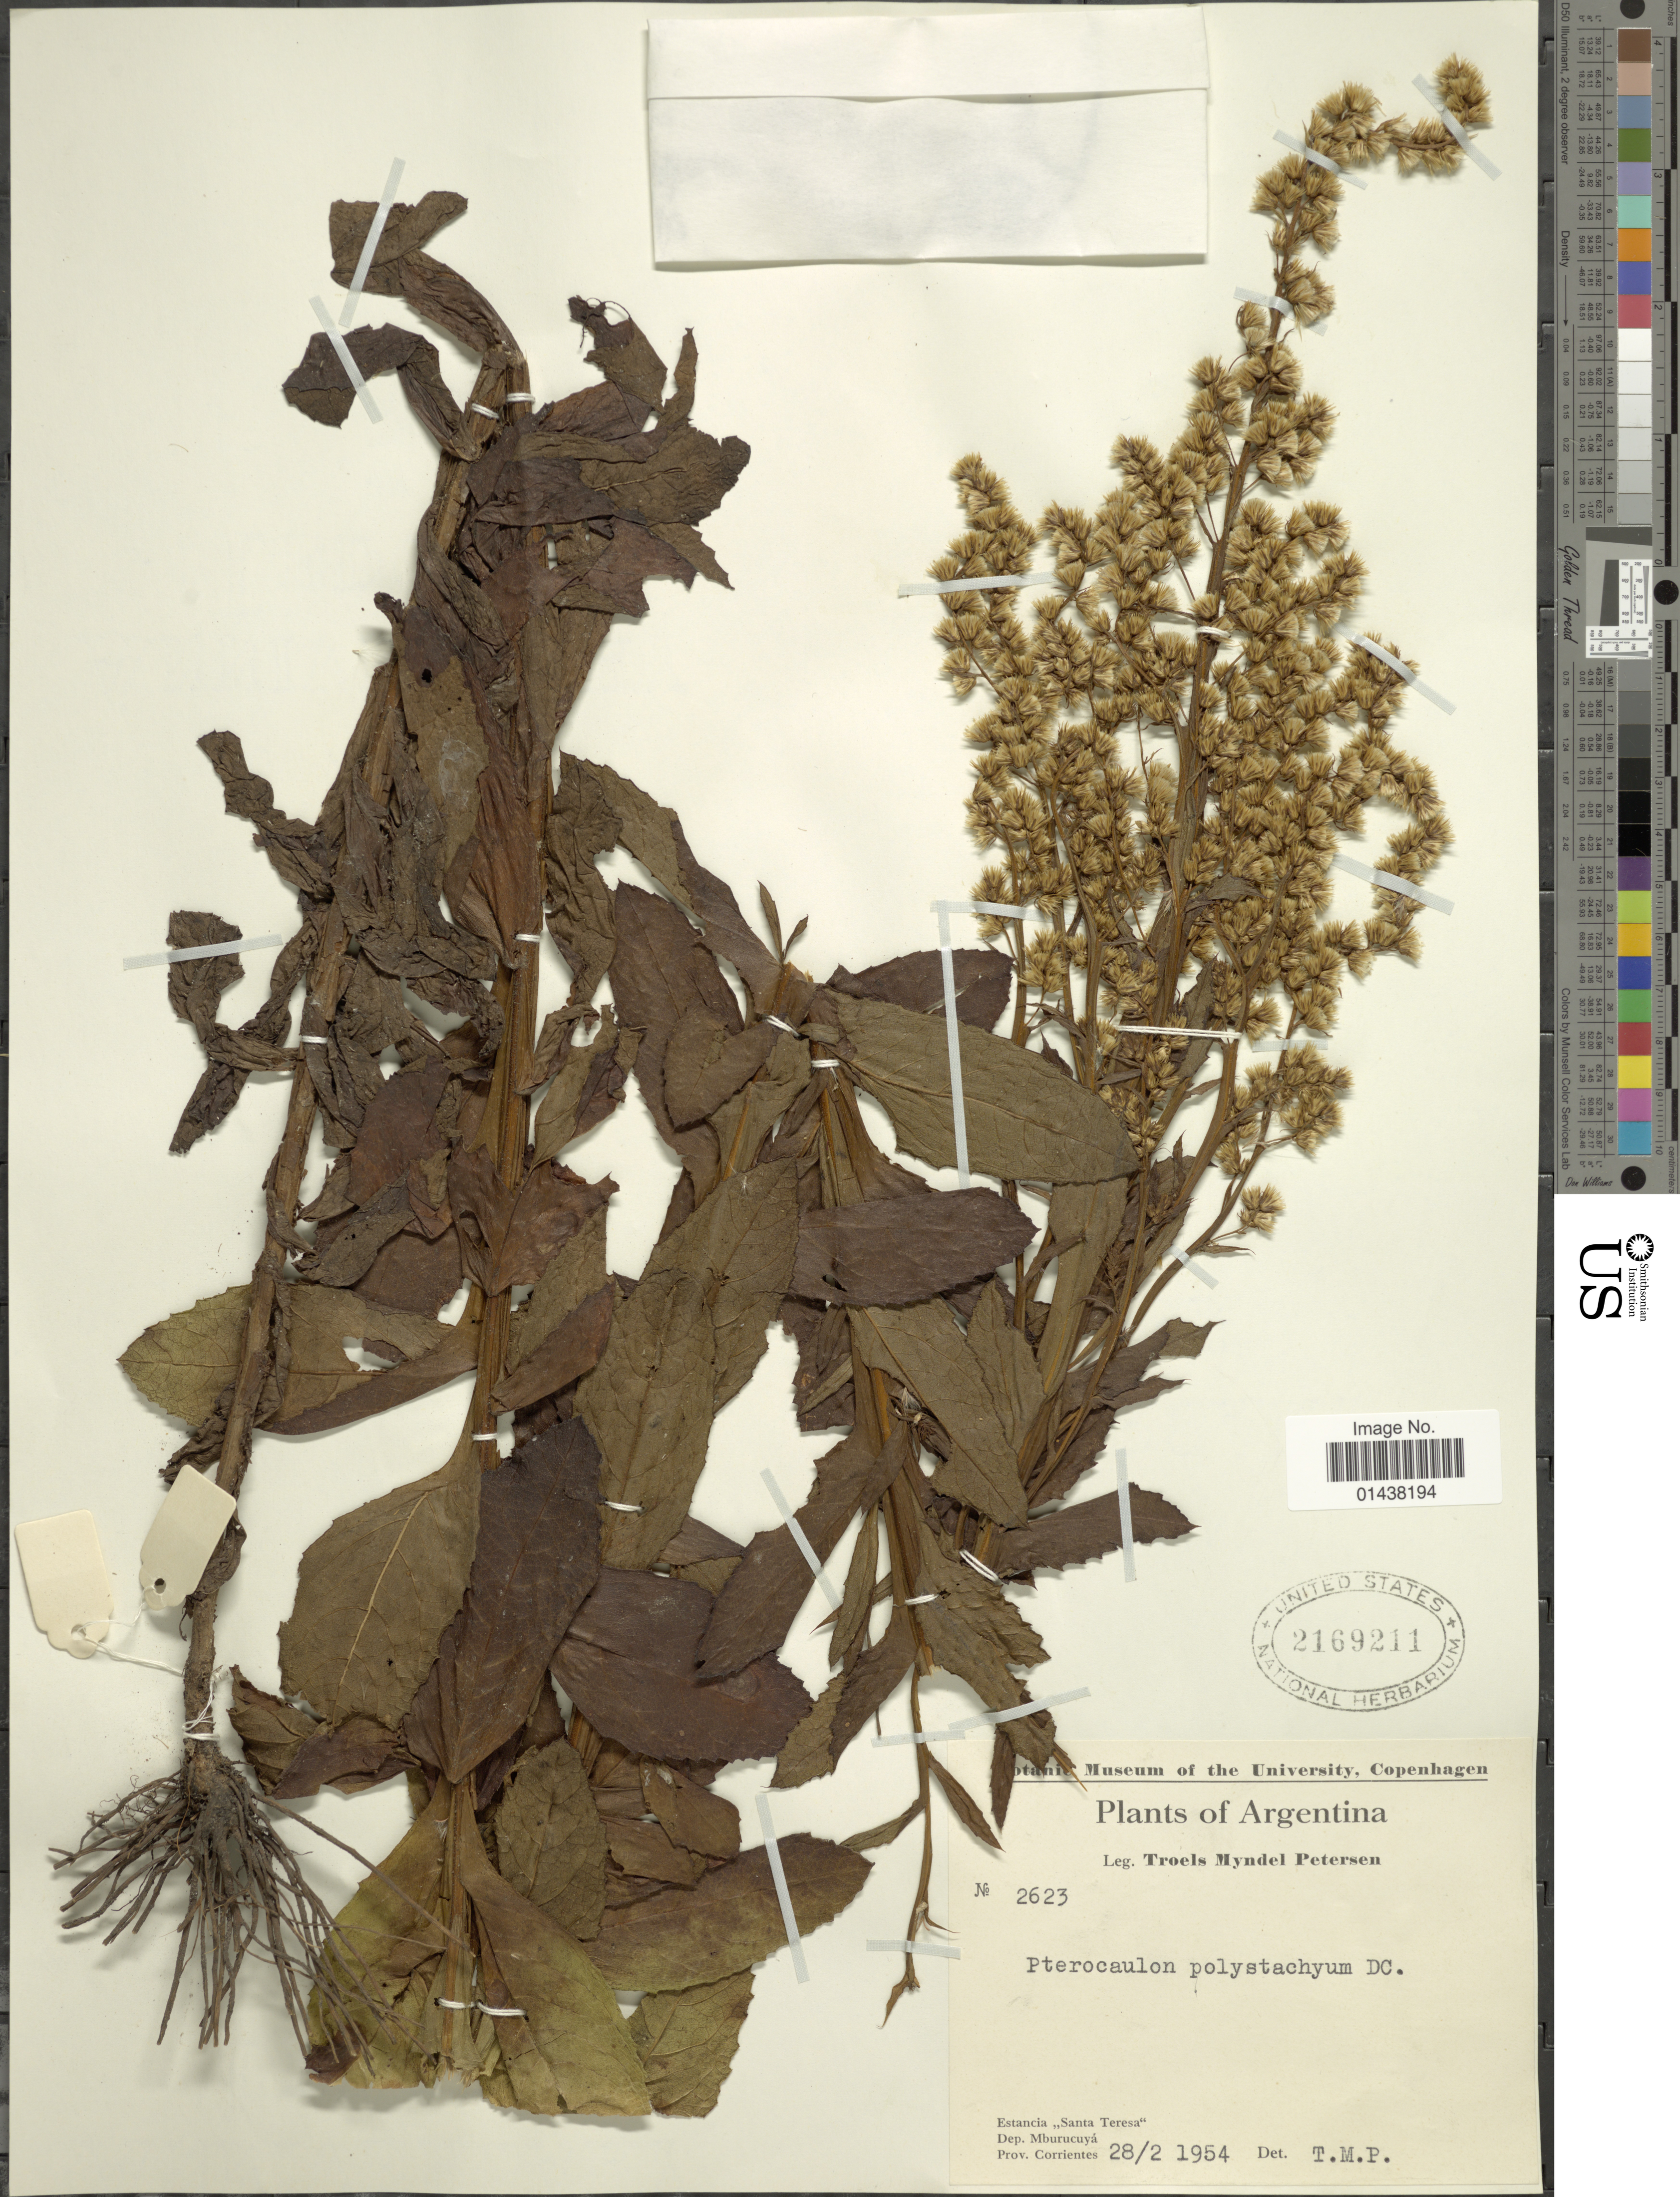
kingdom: Plantae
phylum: Tracheophyta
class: Magnoliopsida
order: Asterales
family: Asteraceae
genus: Pterocaulon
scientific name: Pterocaulon polystachyum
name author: DC.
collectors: T. M. Petersen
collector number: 2623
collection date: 1954-02-28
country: Argentina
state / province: Corrientes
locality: Estancia "Santa Teresa", Dep. Mburucuya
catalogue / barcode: US 2169211